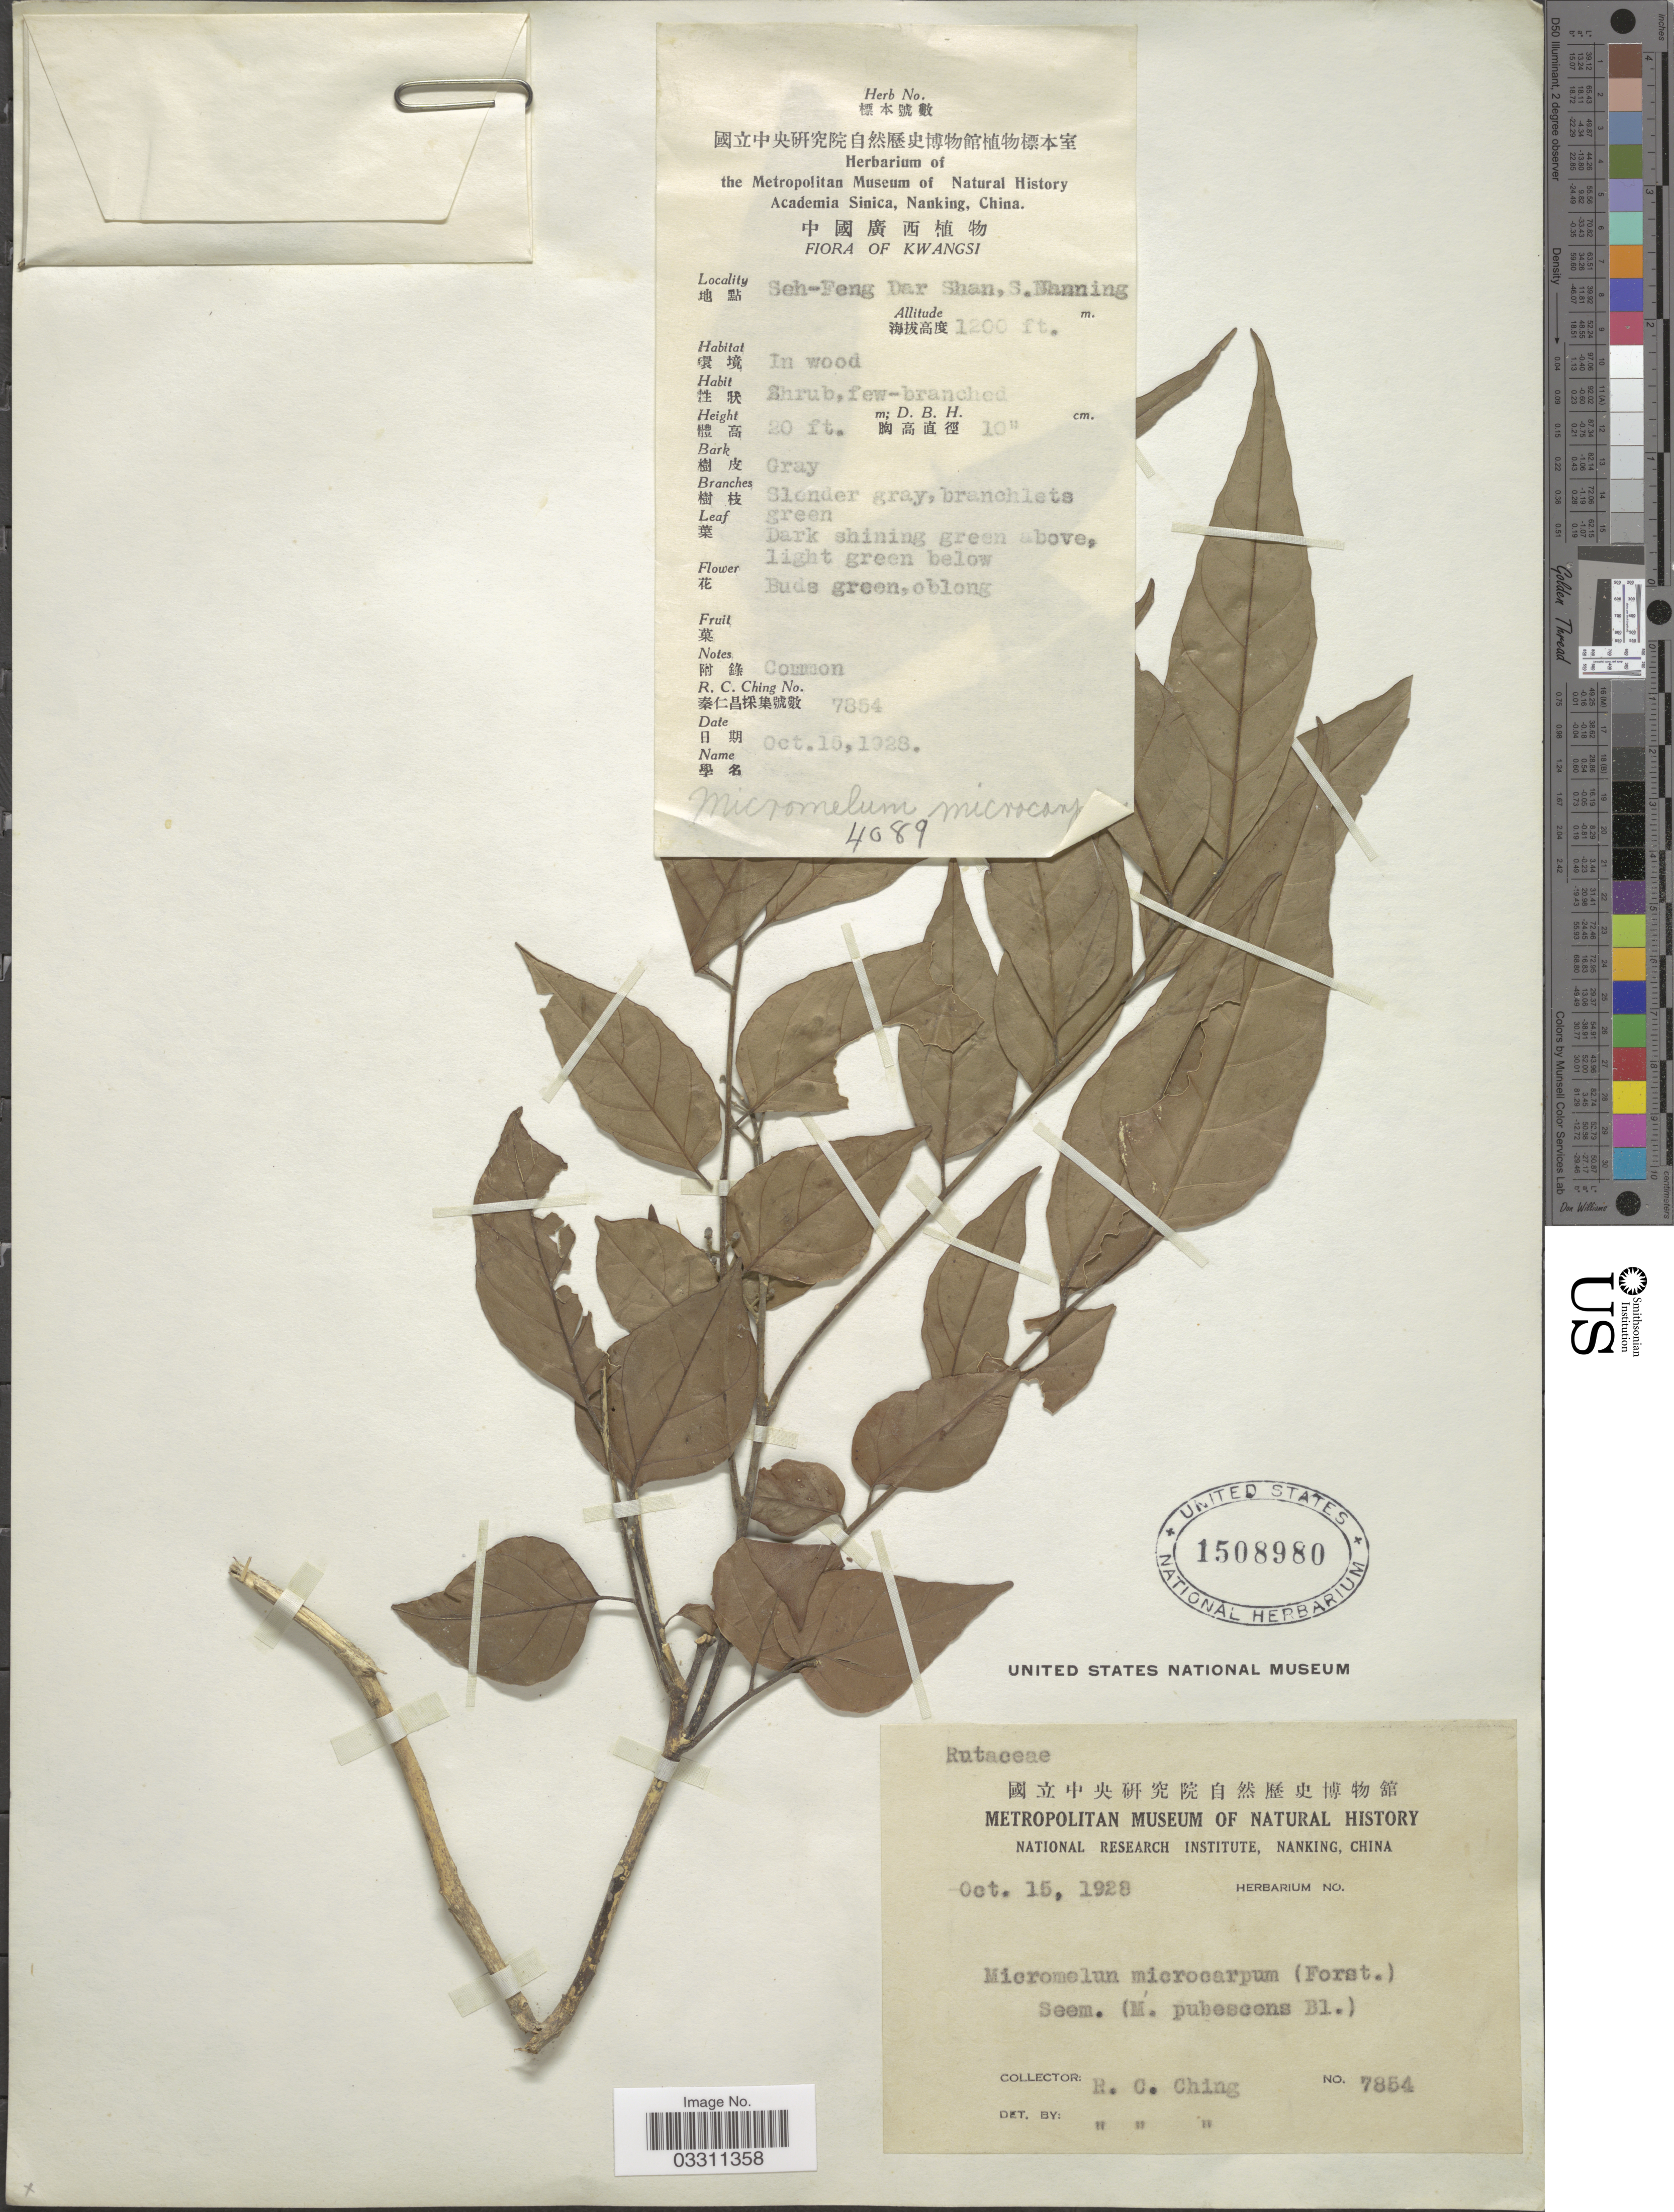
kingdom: Plantae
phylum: Tracheophyta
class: Magnoliopsida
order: Sapindales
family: Rutaceae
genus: Micromelum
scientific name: Micromelum pubescens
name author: Blume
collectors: R. C. Ching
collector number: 7854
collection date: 1928-10-15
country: China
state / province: Guangxi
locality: Kwangsi. Seh-Feng Dar Shan, S. Nanning.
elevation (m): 366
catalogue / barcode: US 1508980